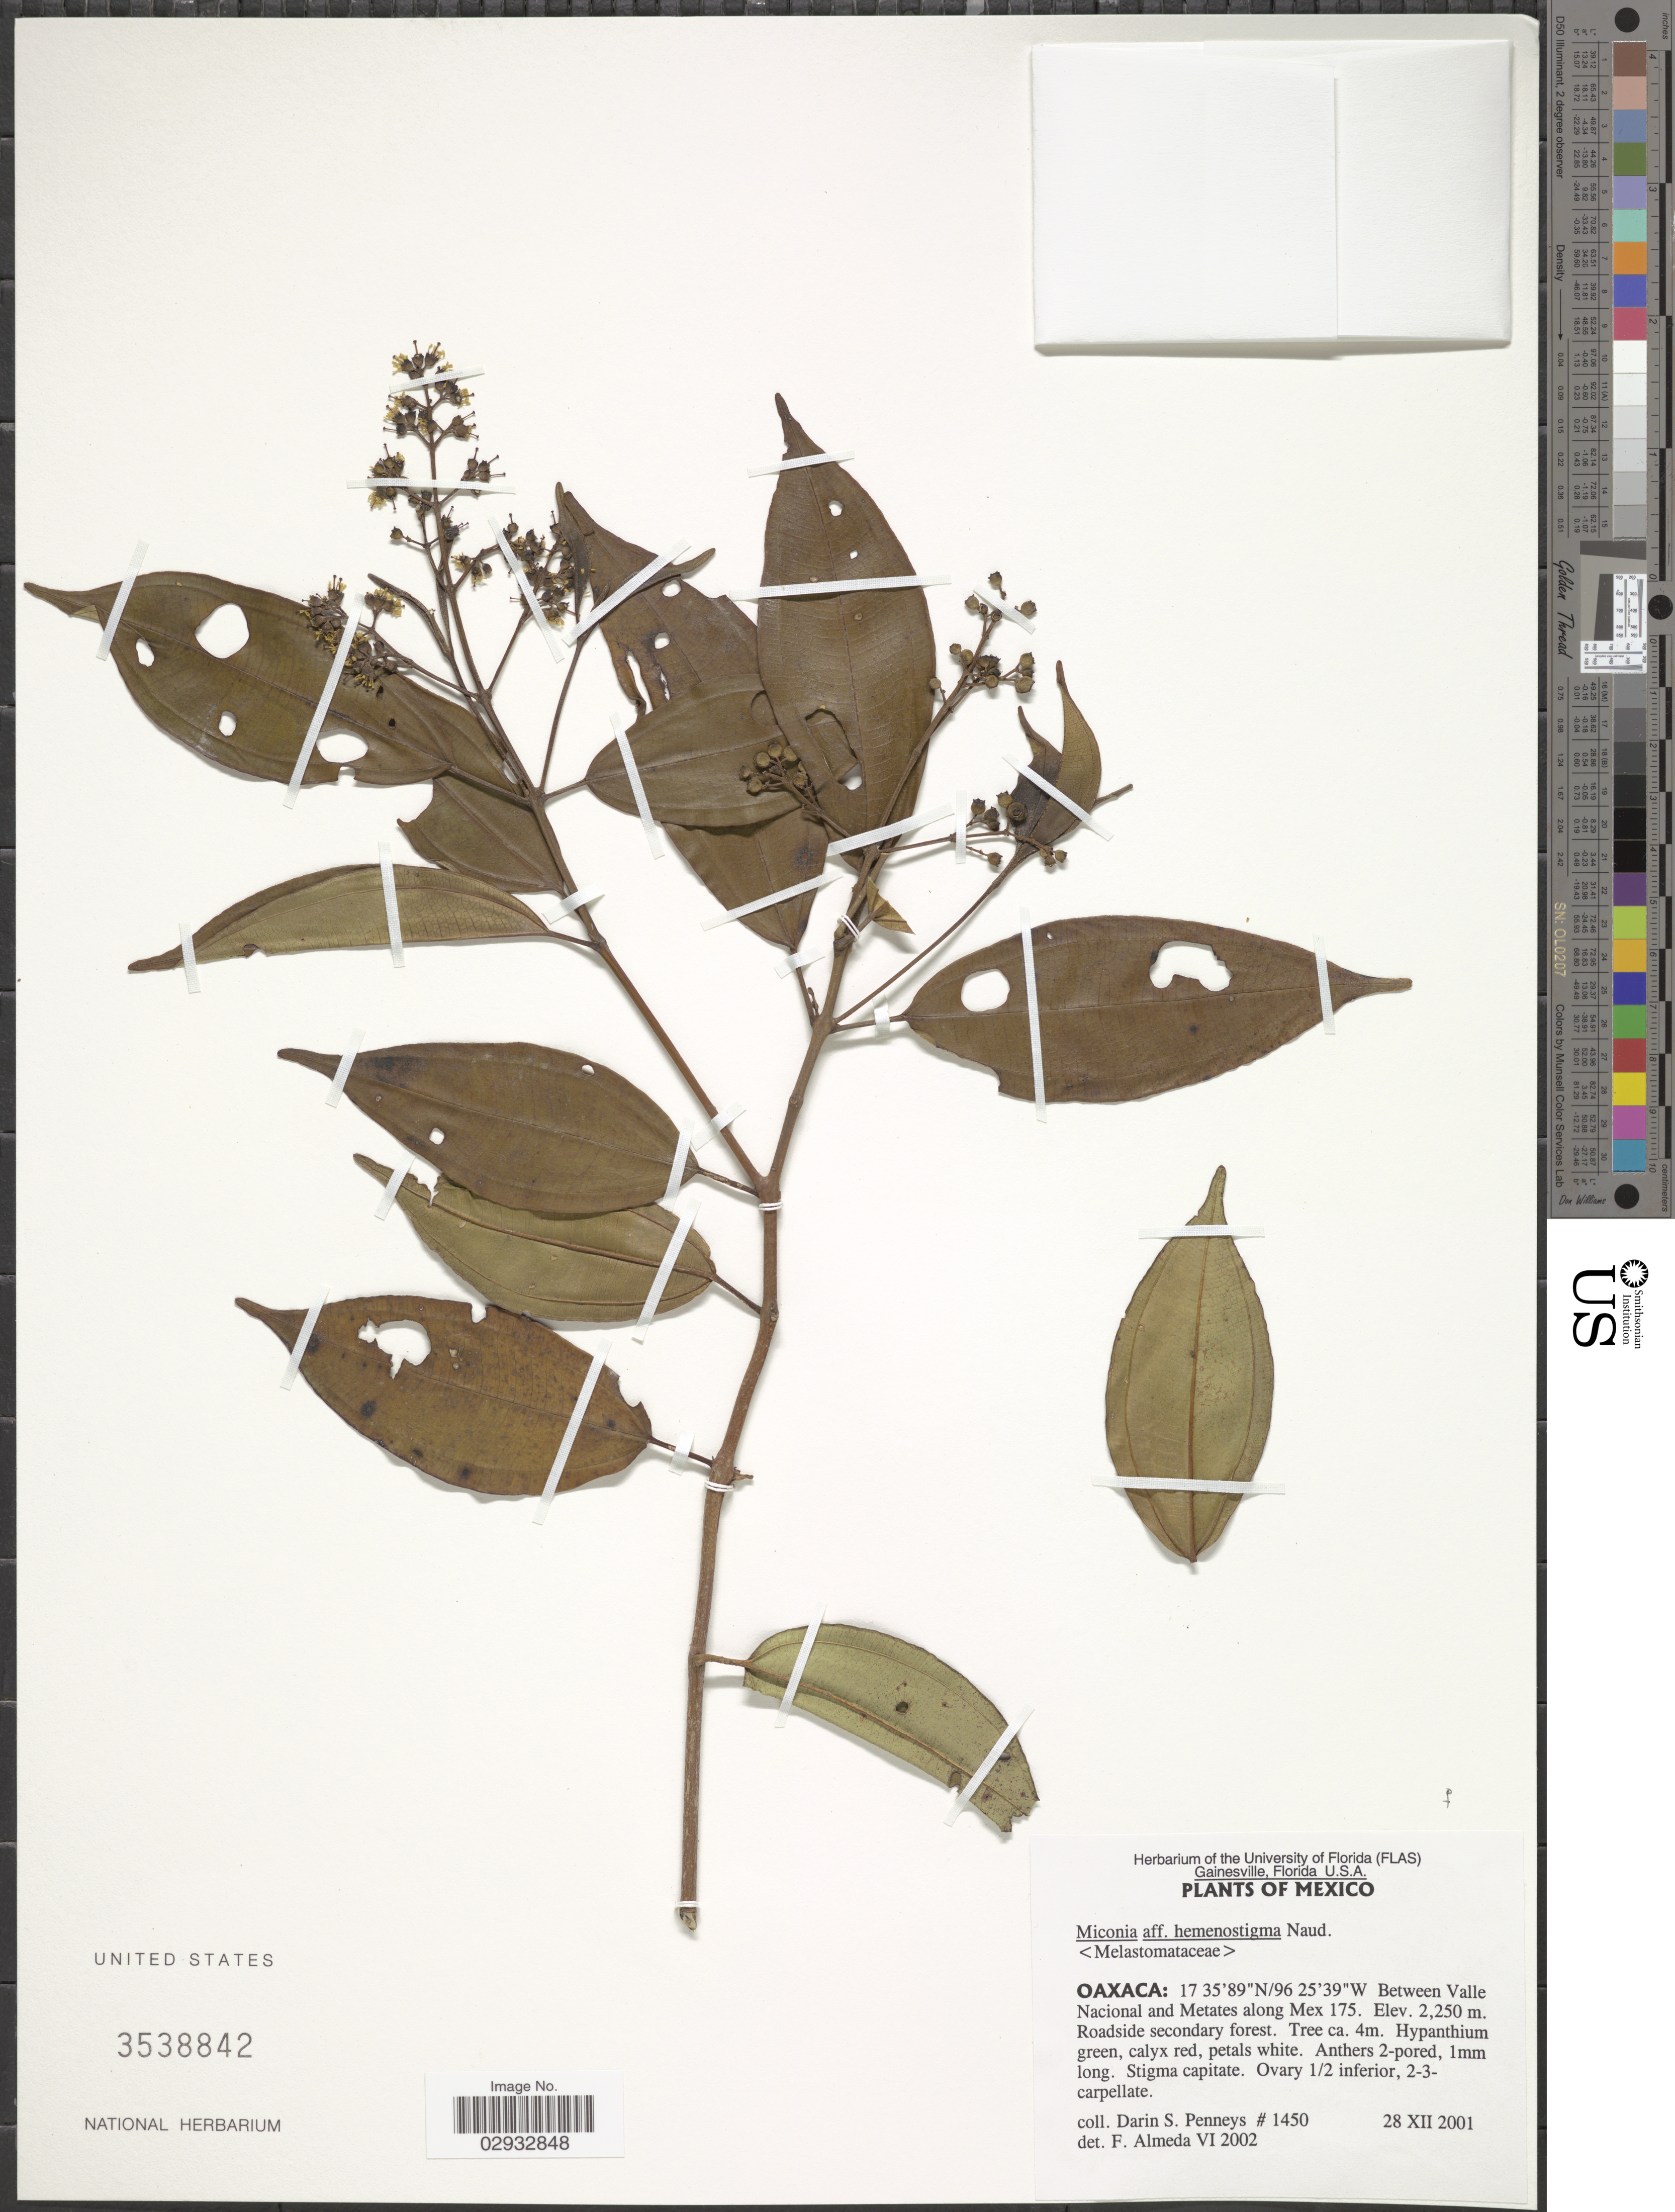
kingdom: Plantae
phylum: Tracheophyta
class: Magnoliopsida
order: Myrtales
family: Melastomataceae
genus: Miconia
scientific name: Miconia hemenostigma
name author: Naudin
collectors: D. S. Penneys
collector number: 1450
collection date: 2001-12-28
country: Mexico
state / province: Oaxaca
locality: Between Valle Nacional and Metates along Mex 175.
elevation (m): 2250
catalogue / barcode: US 3538842